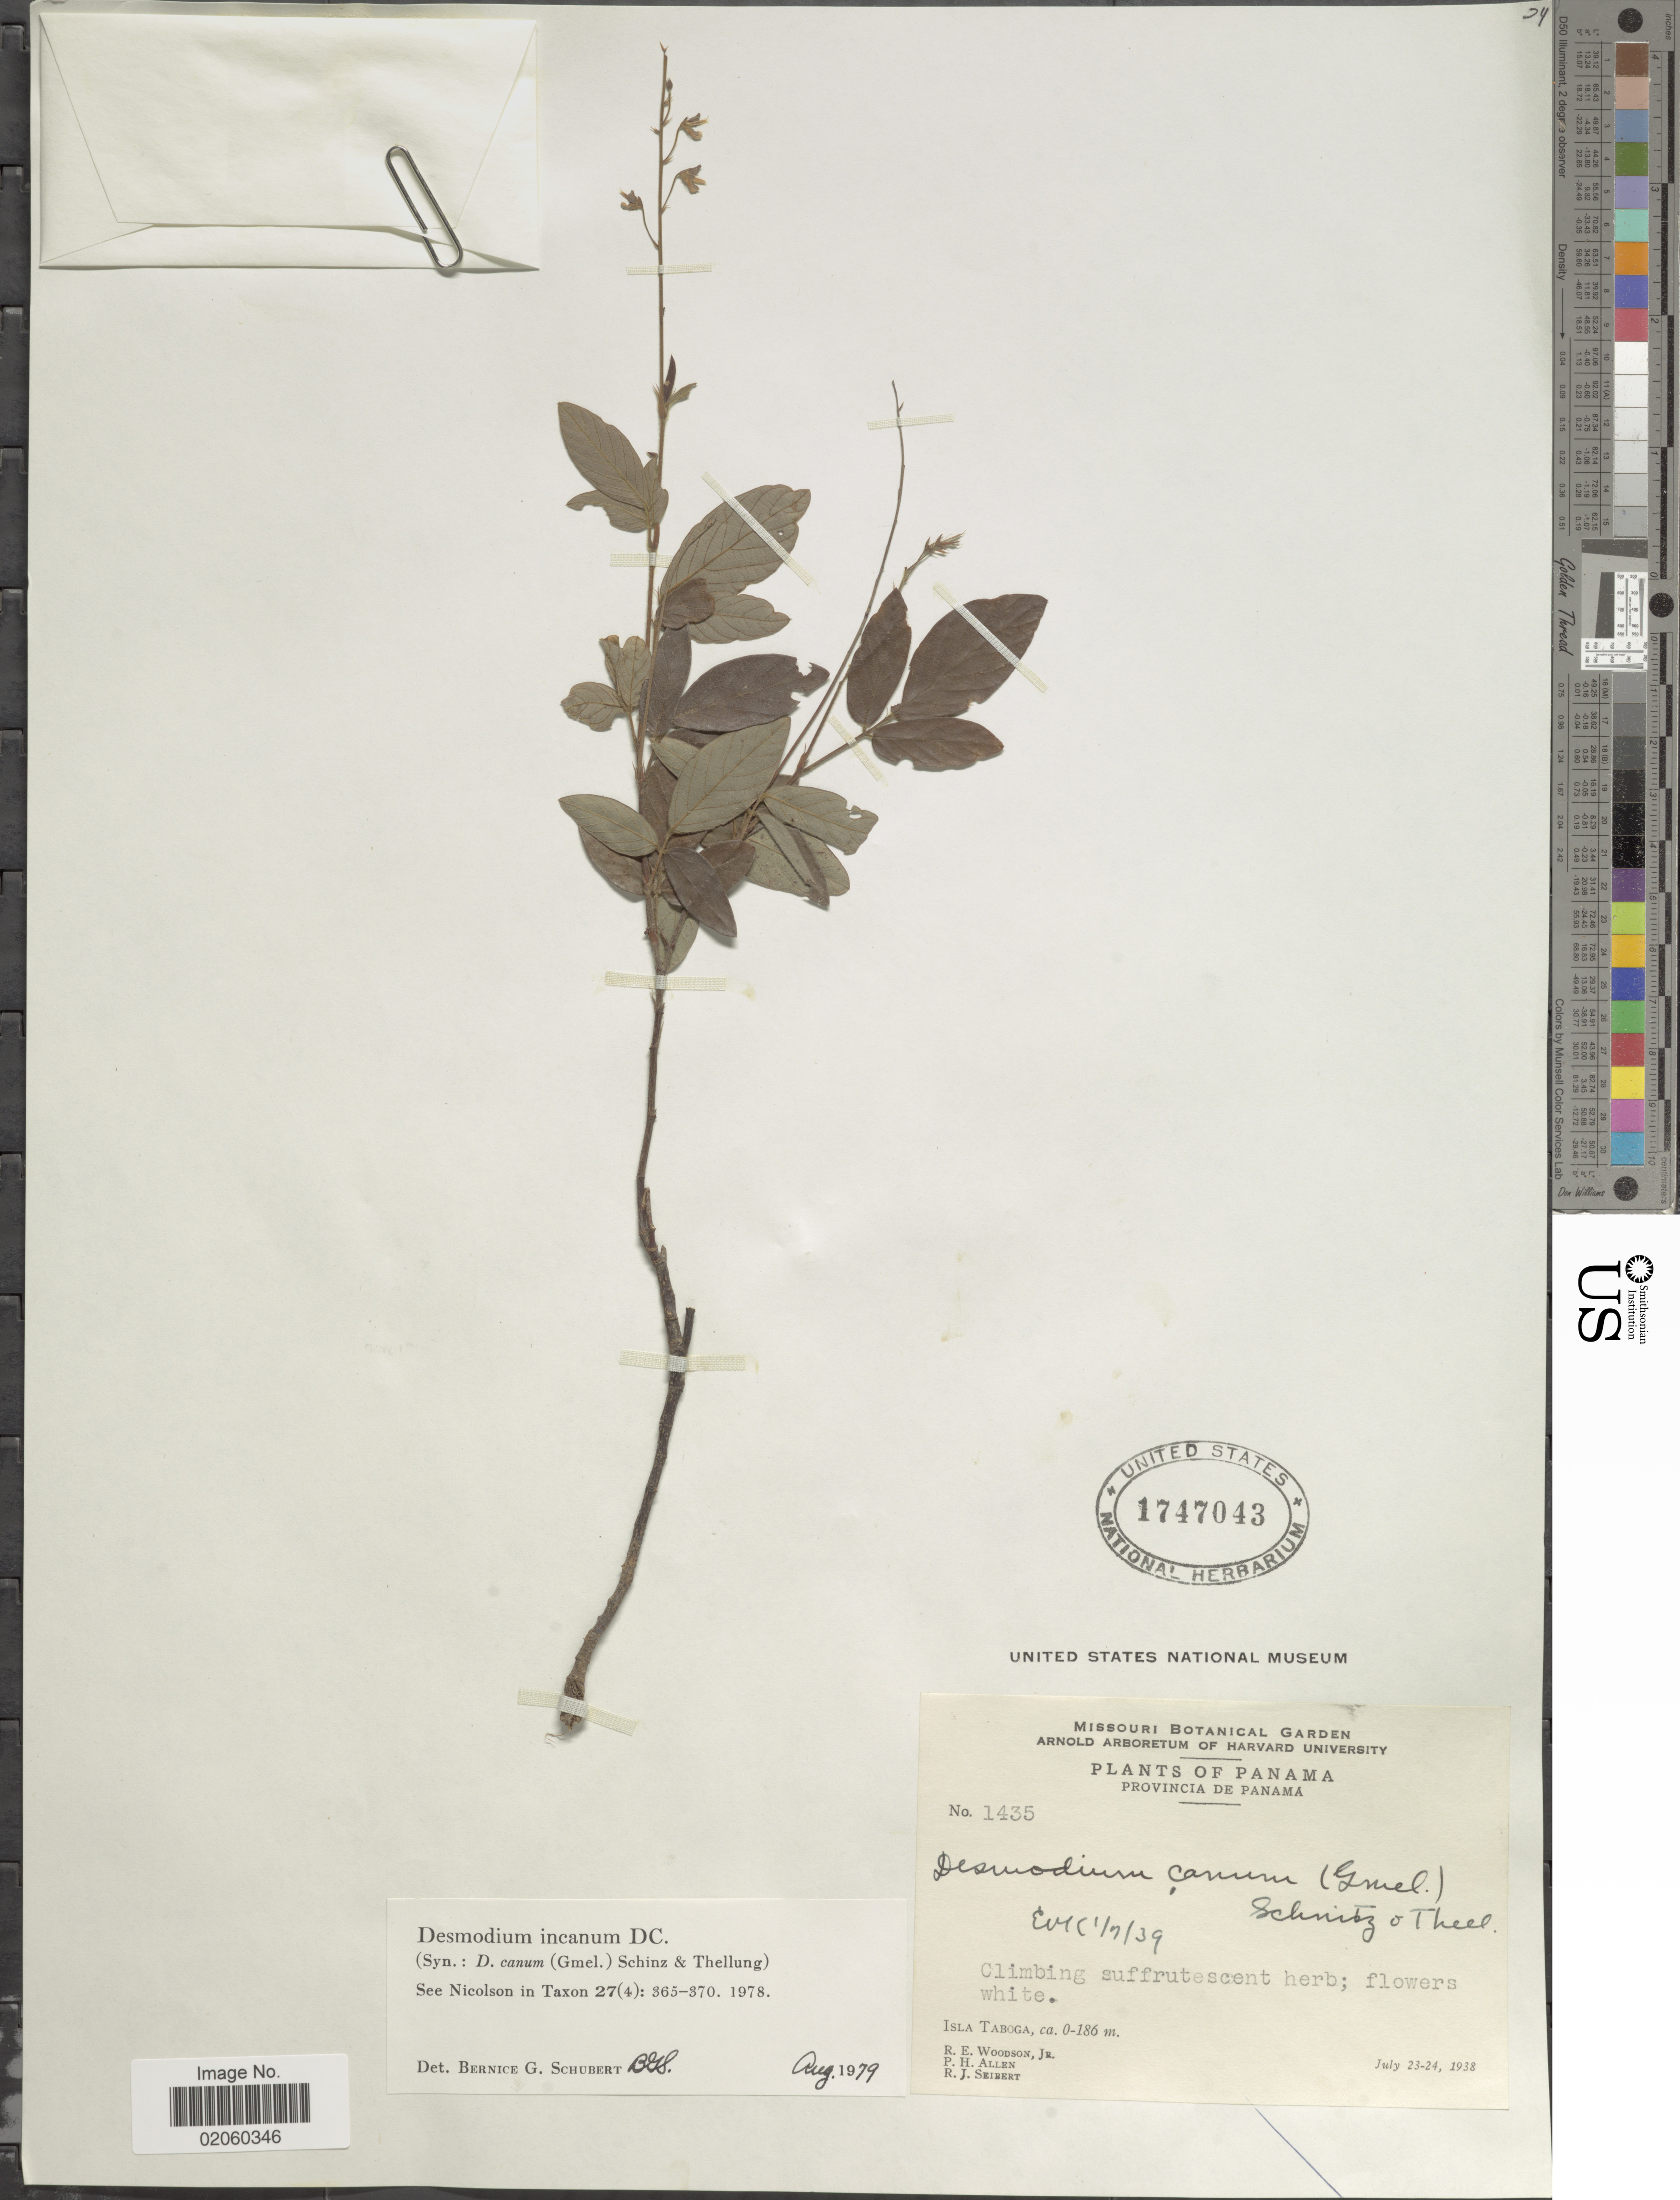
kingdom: Plantae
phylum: Tracheophyta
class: Magnoliopsida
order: Fabales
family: Fabaceae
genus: Desmodium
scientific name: Desmodium incanum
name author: (Sw.) DC.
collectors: R. E. Woodson, P. H. Allen & R. J. Seibert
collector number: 1435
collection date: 1938-07-23/1938-07-24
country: Panama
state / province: Panamá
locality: Isla Taboga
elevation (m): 0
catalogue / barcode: US 1747043